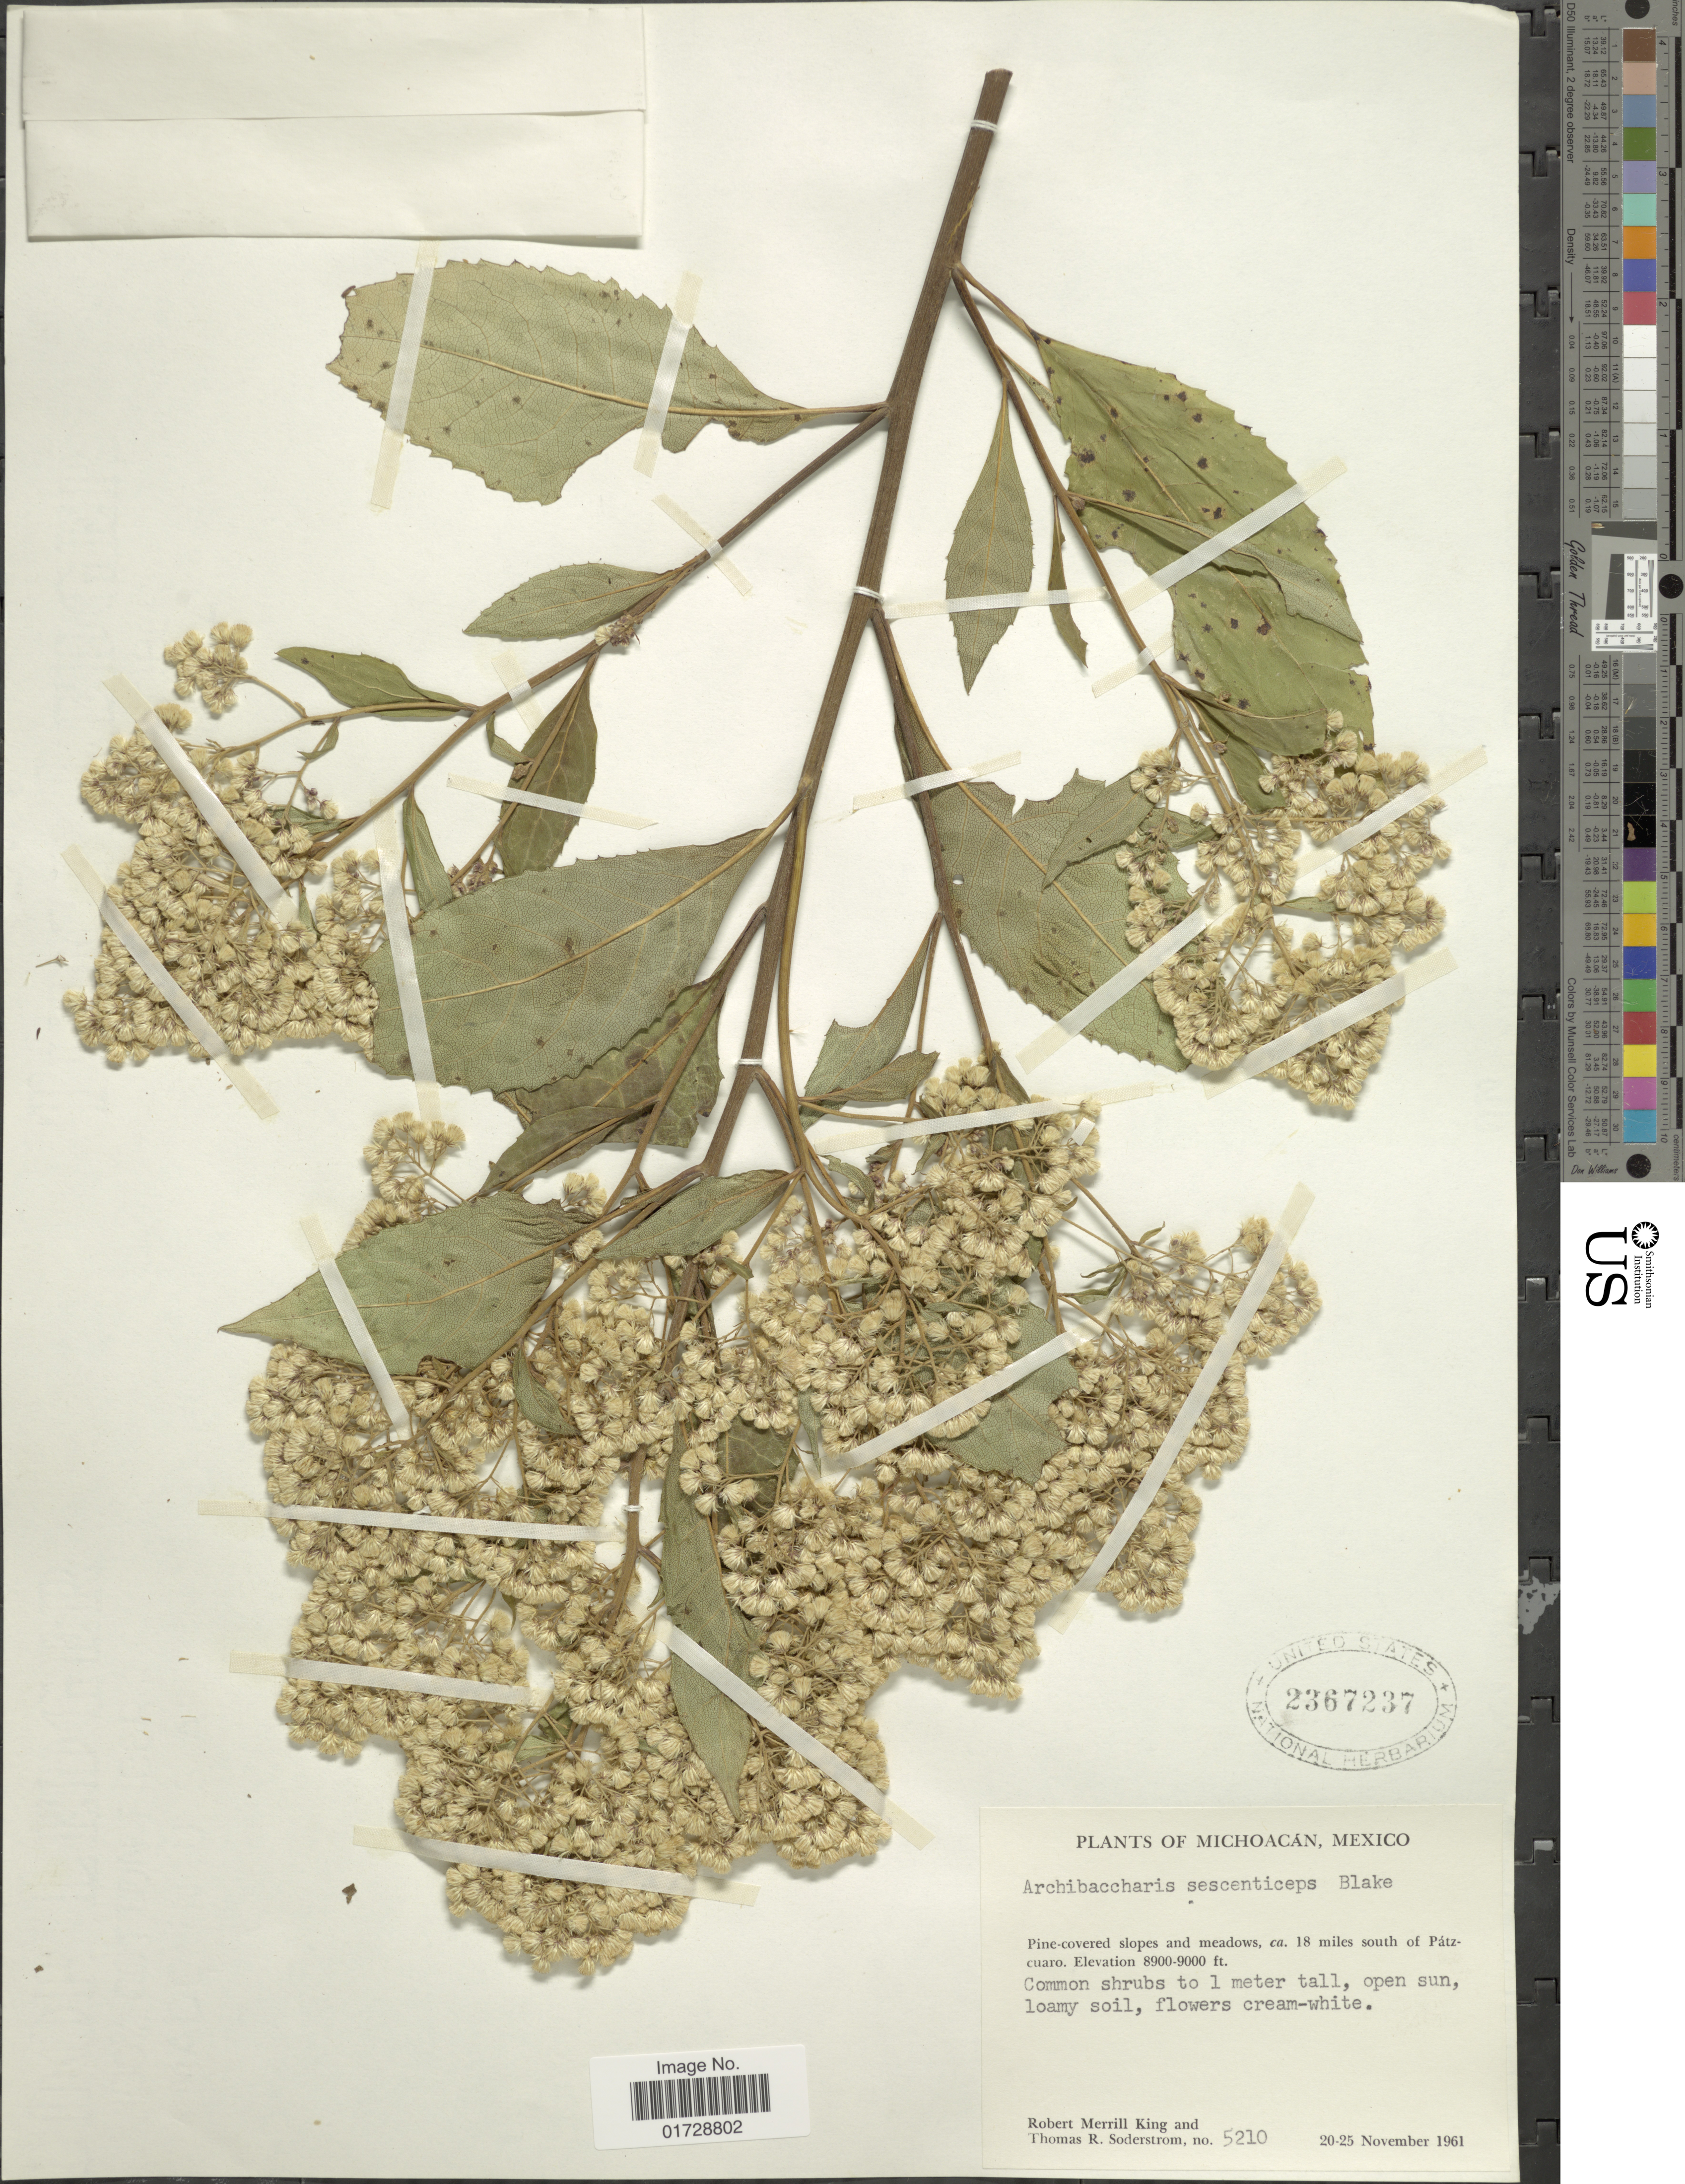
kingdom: Plantae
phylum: Tracheophyta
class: Magnoliopsida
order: Asterales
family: Asteraceae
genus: Archibaccharis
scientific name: Archibaccharis sescenticeps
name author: (S.F. Blake) S.F. Blake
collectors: R. M. King & T. R. Soderstrom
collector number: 5210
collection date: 1961-11-20/1961-11-25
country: Mexico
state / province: Michoacán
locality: Ca 18 miles south of Patzcuaro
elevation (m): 2713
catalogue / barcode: US 2367237